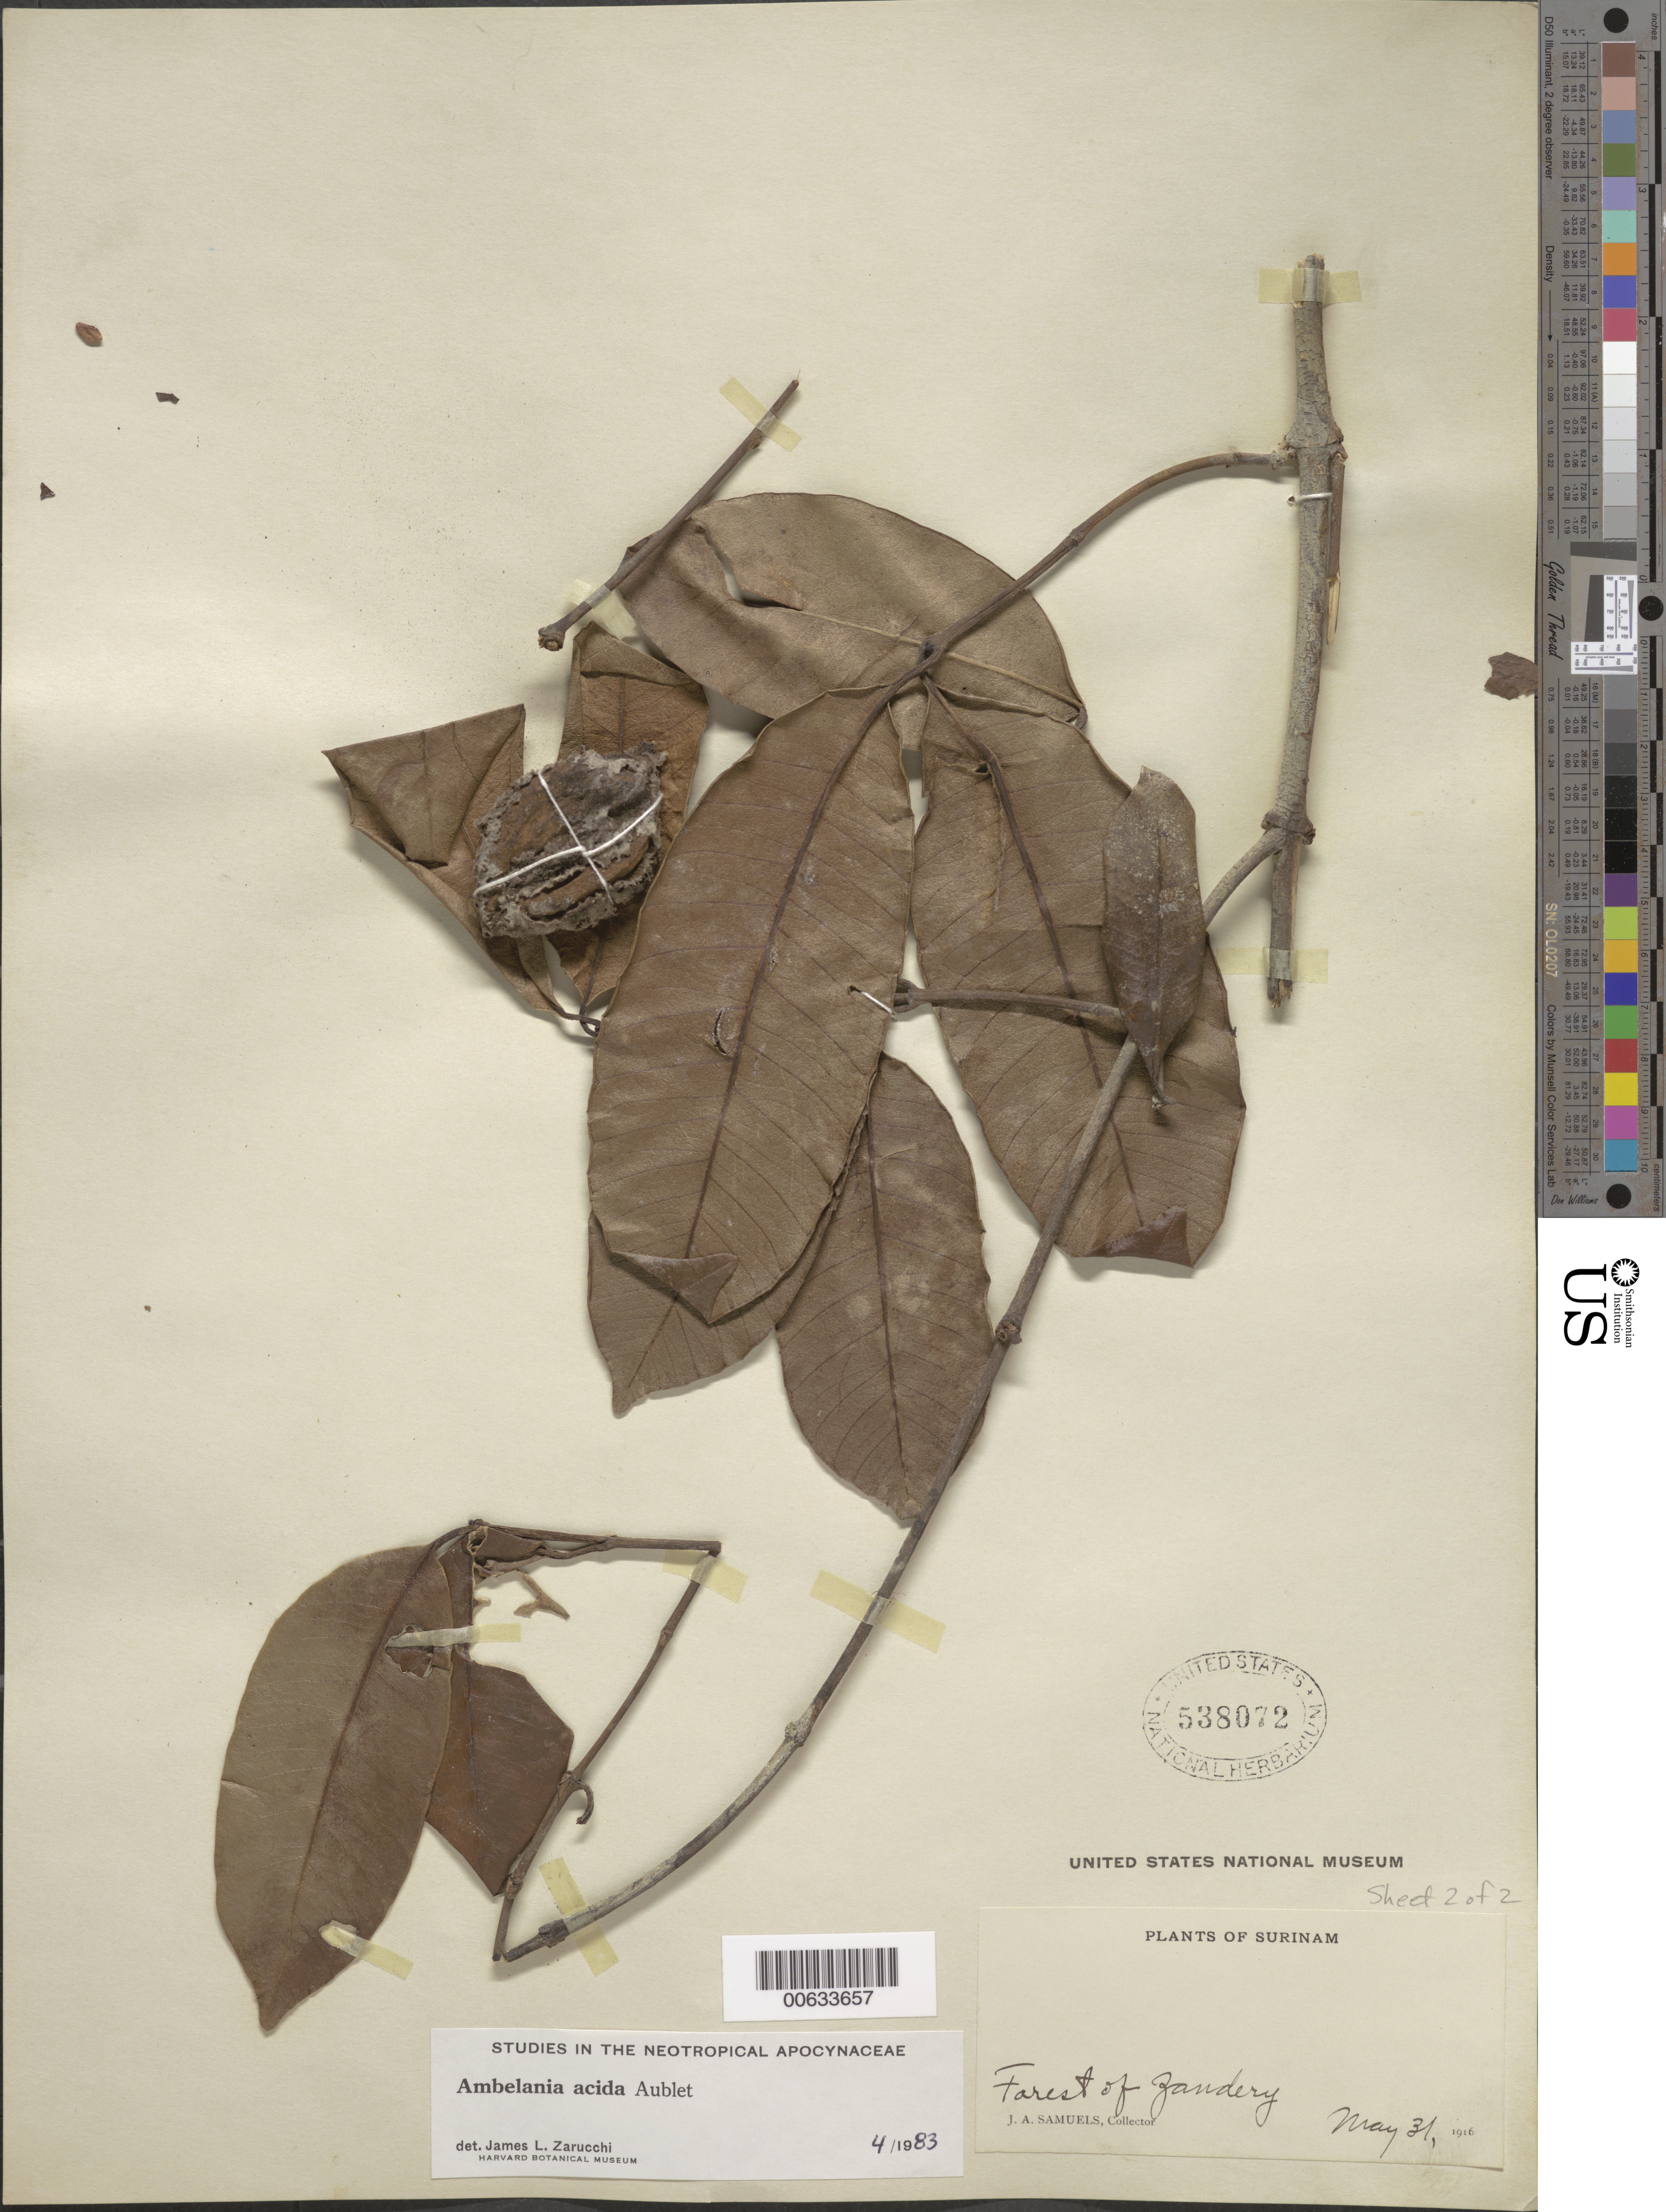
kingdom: Plantae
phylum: Tracheophyta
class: Magnoliopsida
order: Gentianales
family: Apocynaceae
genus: Ambelania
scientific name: Ambelania acida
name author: Aubl.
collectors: J. A. Samuels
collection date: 1916-05-31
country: Suriname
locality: Forest of Zanderij.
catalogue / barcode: US 538072